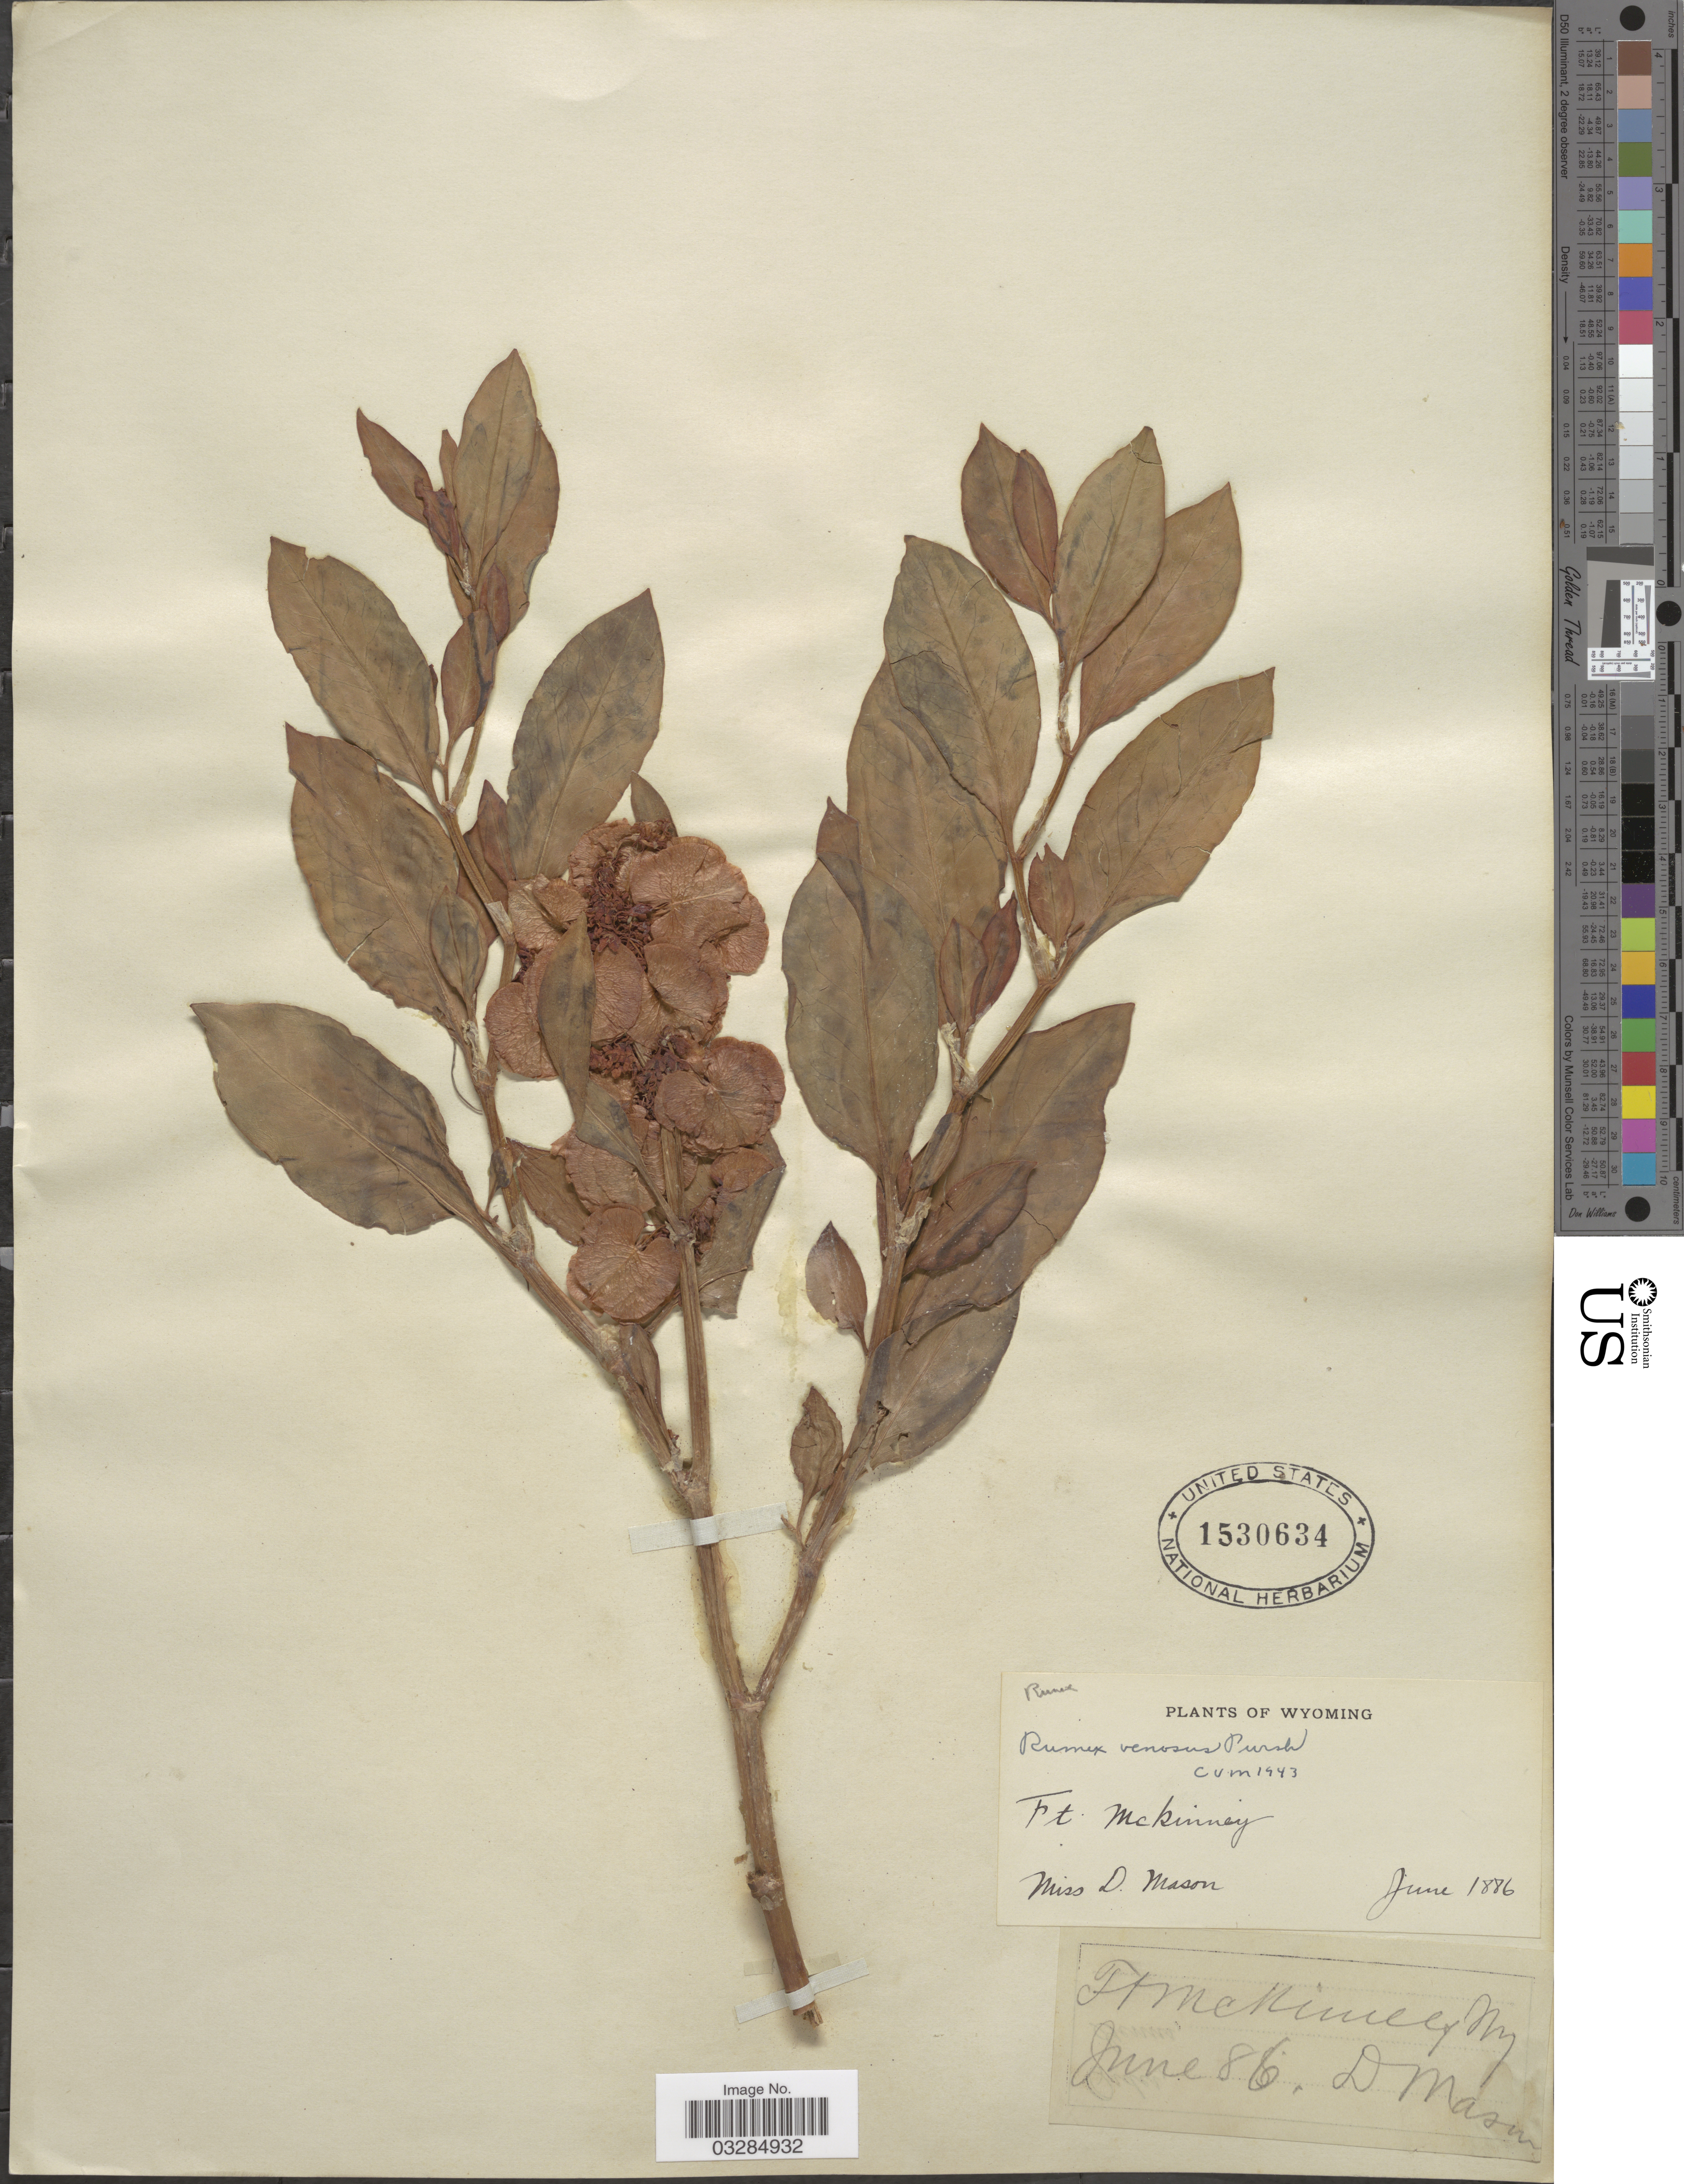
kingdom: Plantae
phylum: Tracheophyta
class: Magnoliopsida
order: Caryophyllales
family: Polygonaceae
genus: Rumex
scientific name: Rumex venosus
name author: Pursh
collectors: D. Mason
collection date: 1886-06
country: United States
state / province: Wyoming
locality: Ft. McKinney.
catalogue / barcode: US 1530634